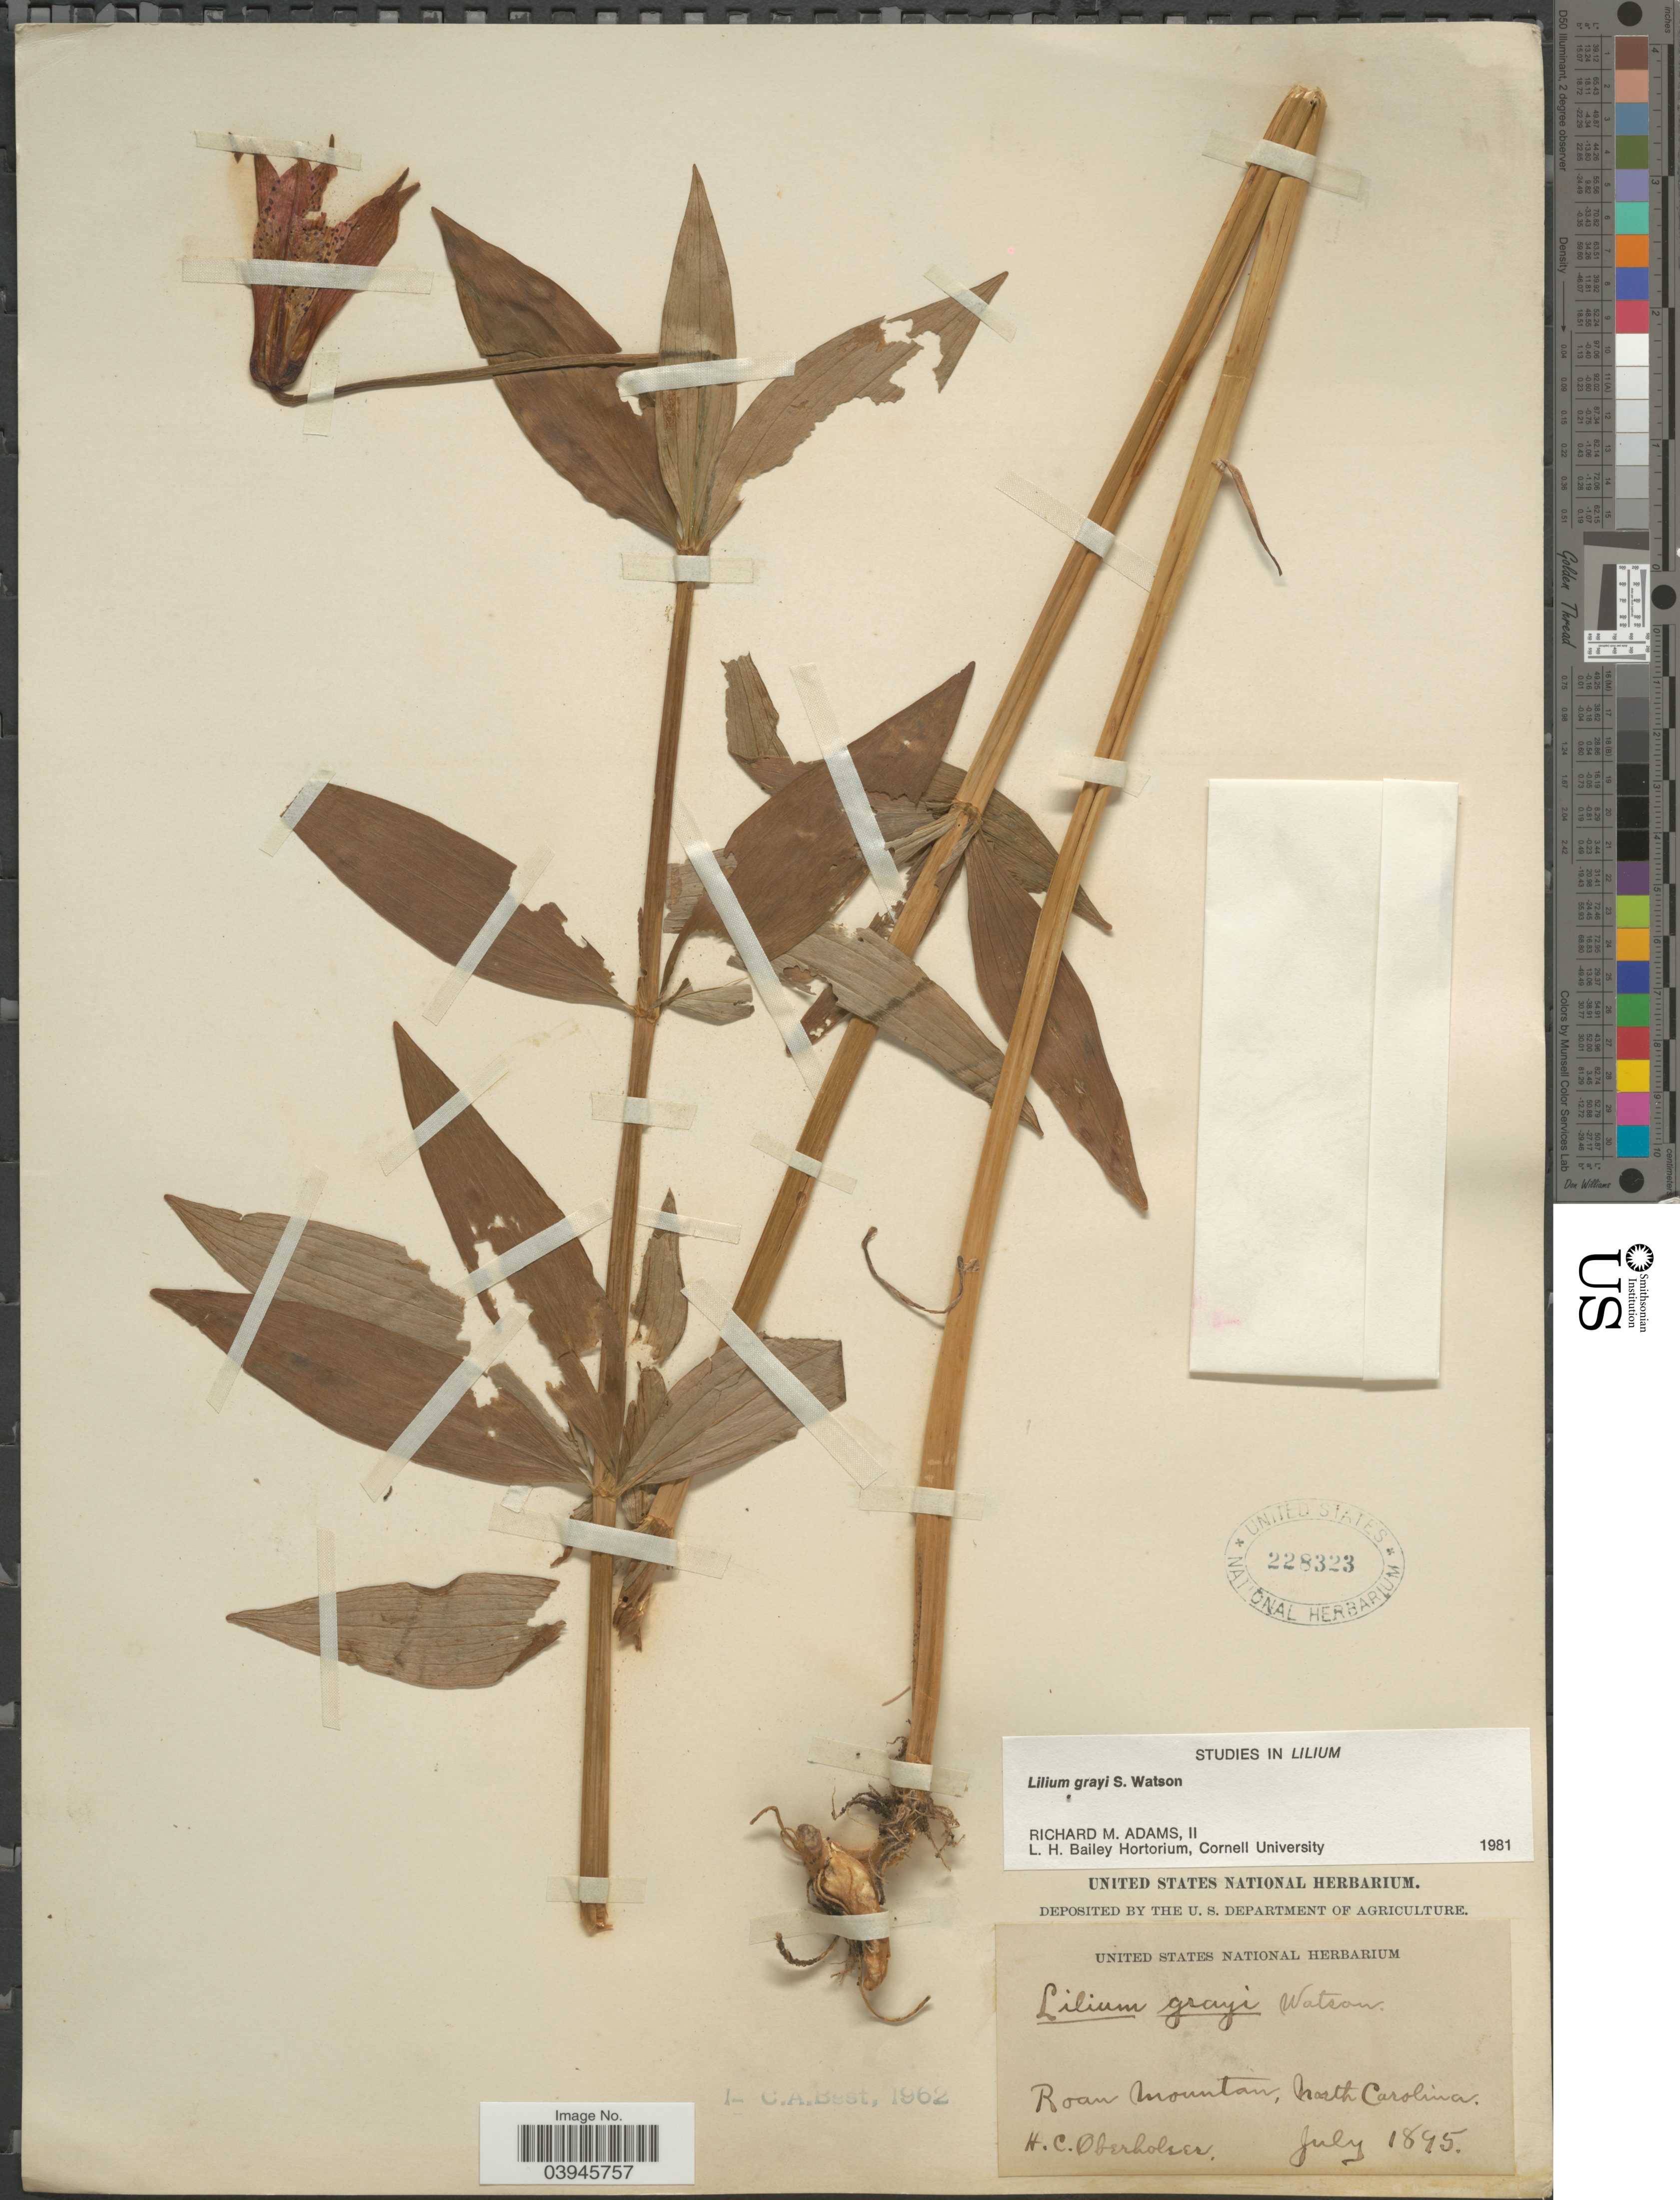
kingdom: Plantae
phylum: Tracheophyta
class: Liliopsida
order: Liliales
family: Liliaceae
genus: Lilium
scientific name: Lilium grayi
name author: S. Watson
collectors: H. Oberholser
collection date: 1895-07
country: United States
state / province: North Carolina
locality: Roan Mountain.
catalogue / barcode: US 228323